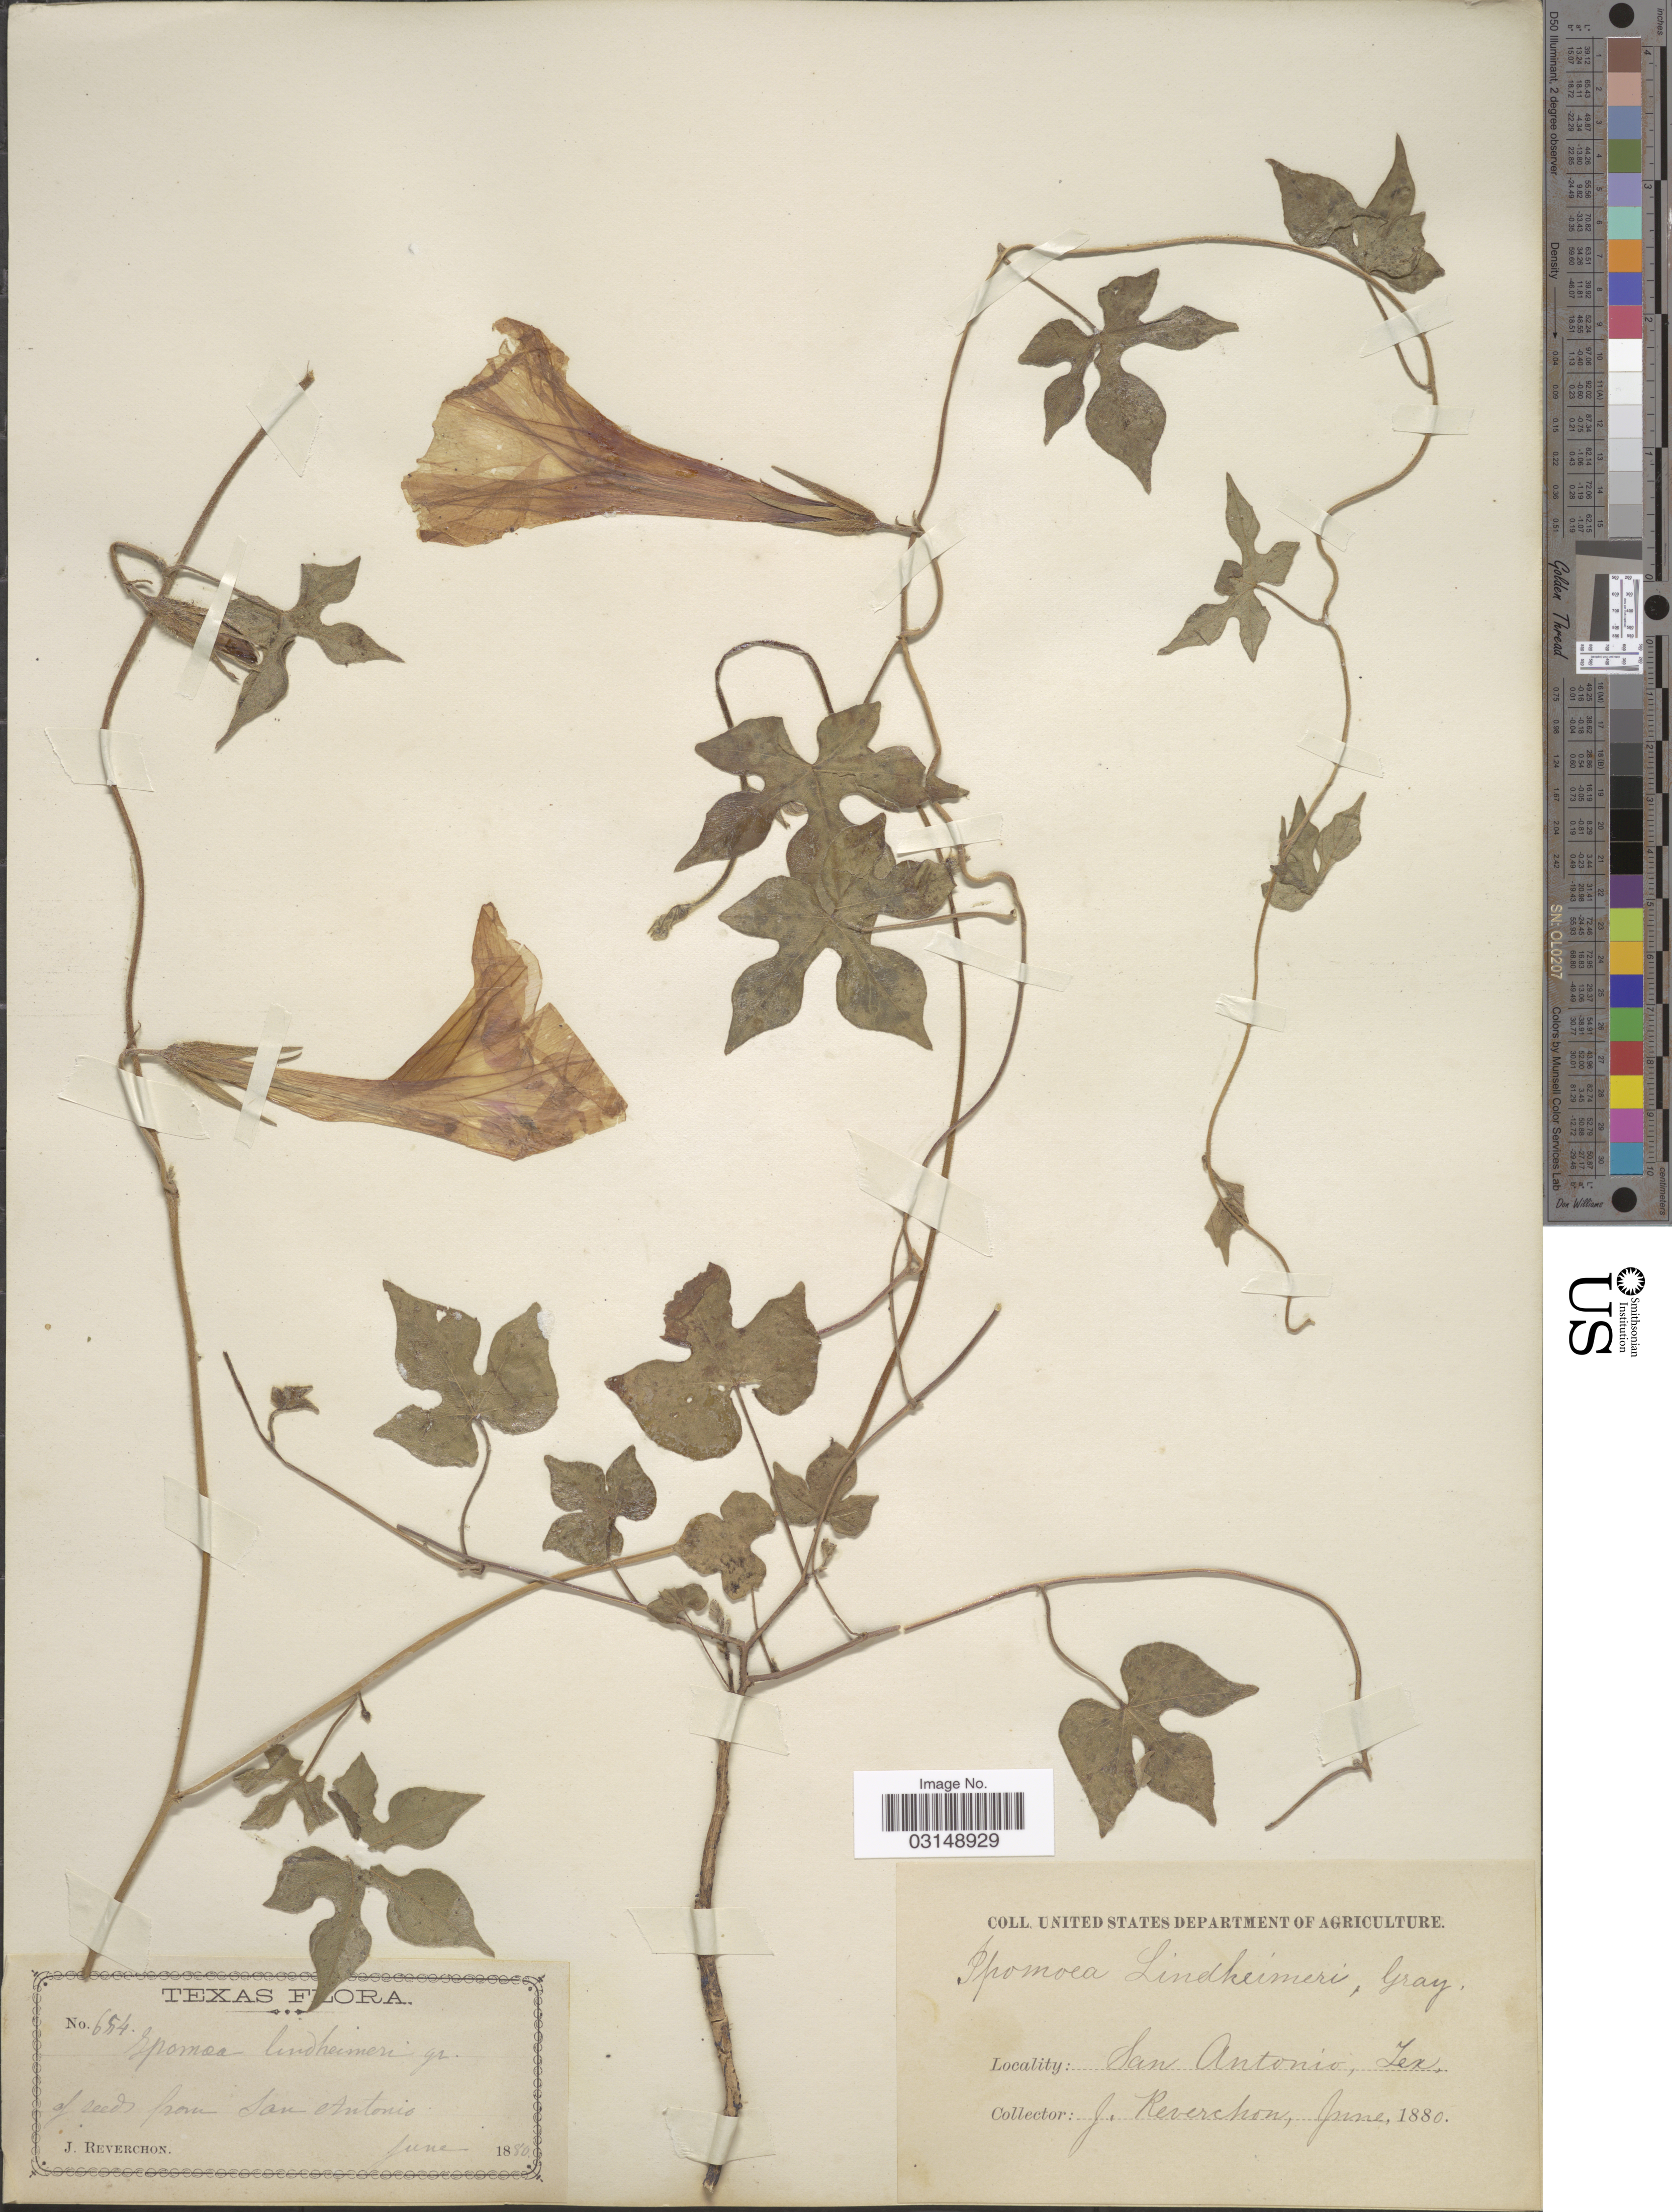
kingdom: Plantae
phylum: Tracheophyta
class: Magnoliopsida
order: Solanales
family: Convolvulaceae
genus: Ipomoea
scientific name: Ipomoea lindheimeri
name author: A. Gray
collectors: J. Reverchon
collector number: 654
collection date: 1880-06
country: United States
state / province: Texas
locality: San Antonio.